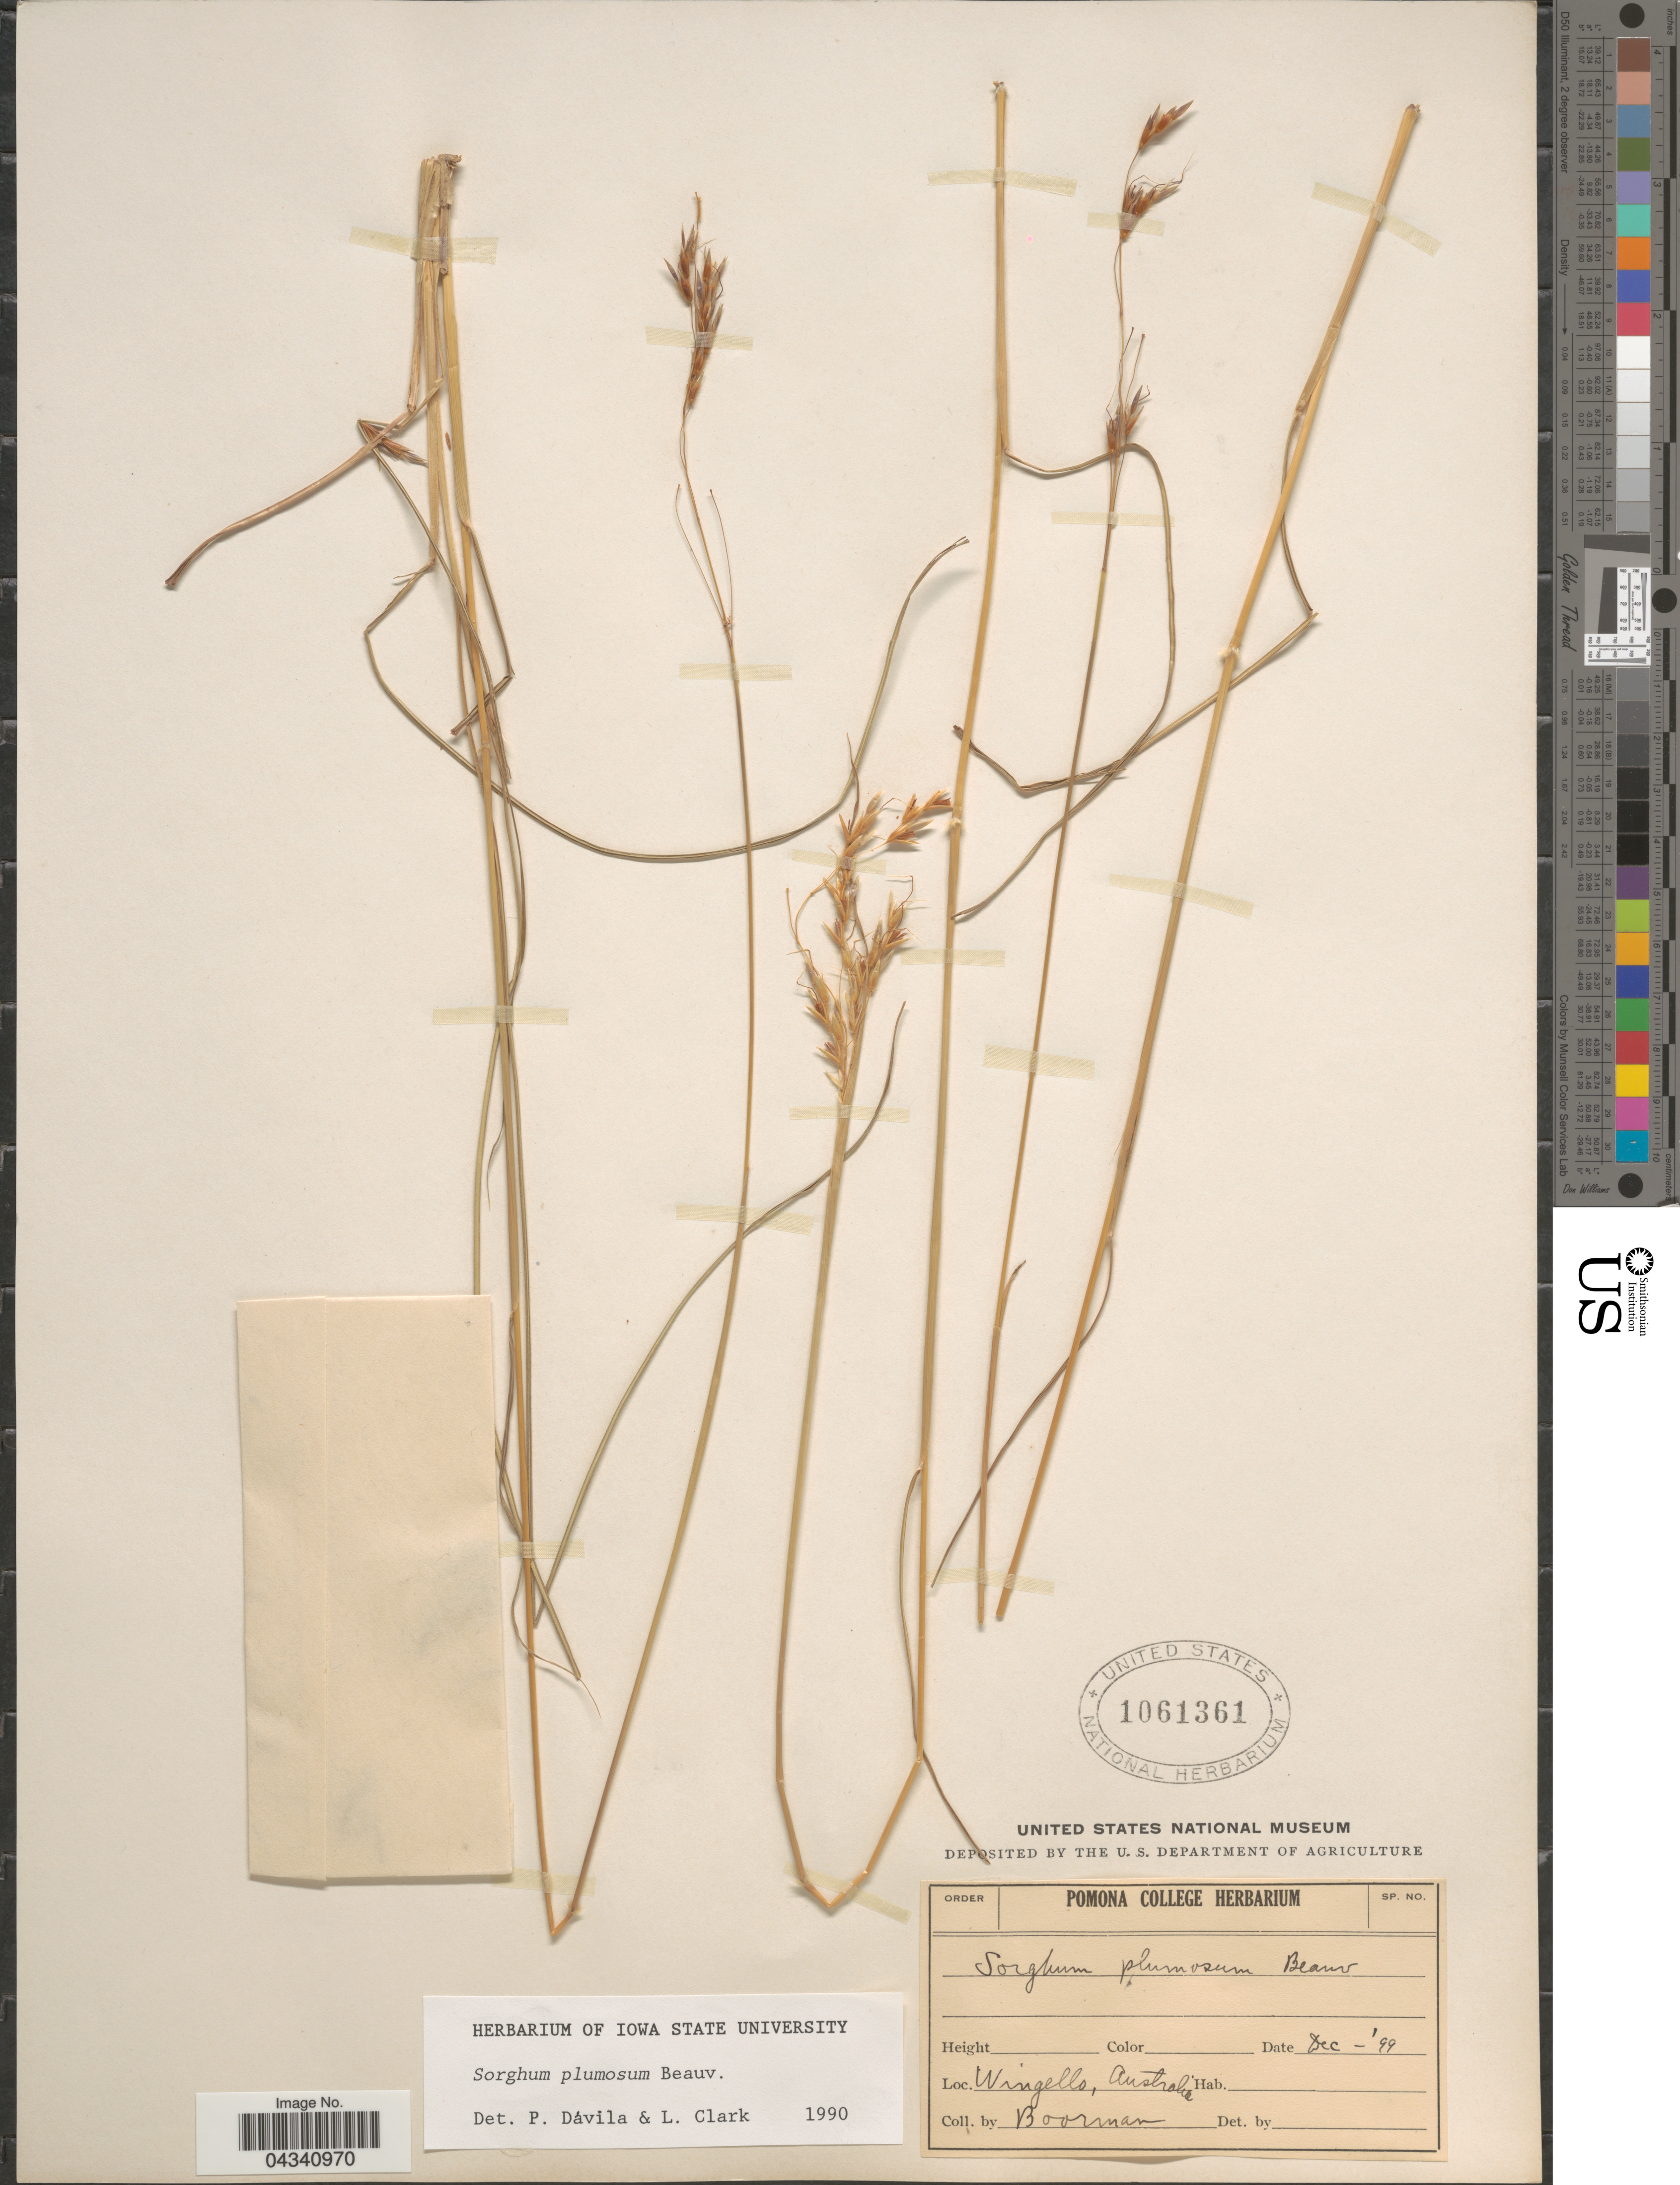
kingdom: Plantae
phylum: Tracheophyta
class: Liliopsida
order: Poales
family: Poaceae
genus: Sorghum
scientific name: Sorghum plumosum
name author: (R. Br.) P. Beauv.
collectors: -. Boorman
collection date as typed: Transcribed d/m/y: /12/99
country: Australia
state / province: New South Wales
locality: Wingello.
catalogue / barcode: US 1061361